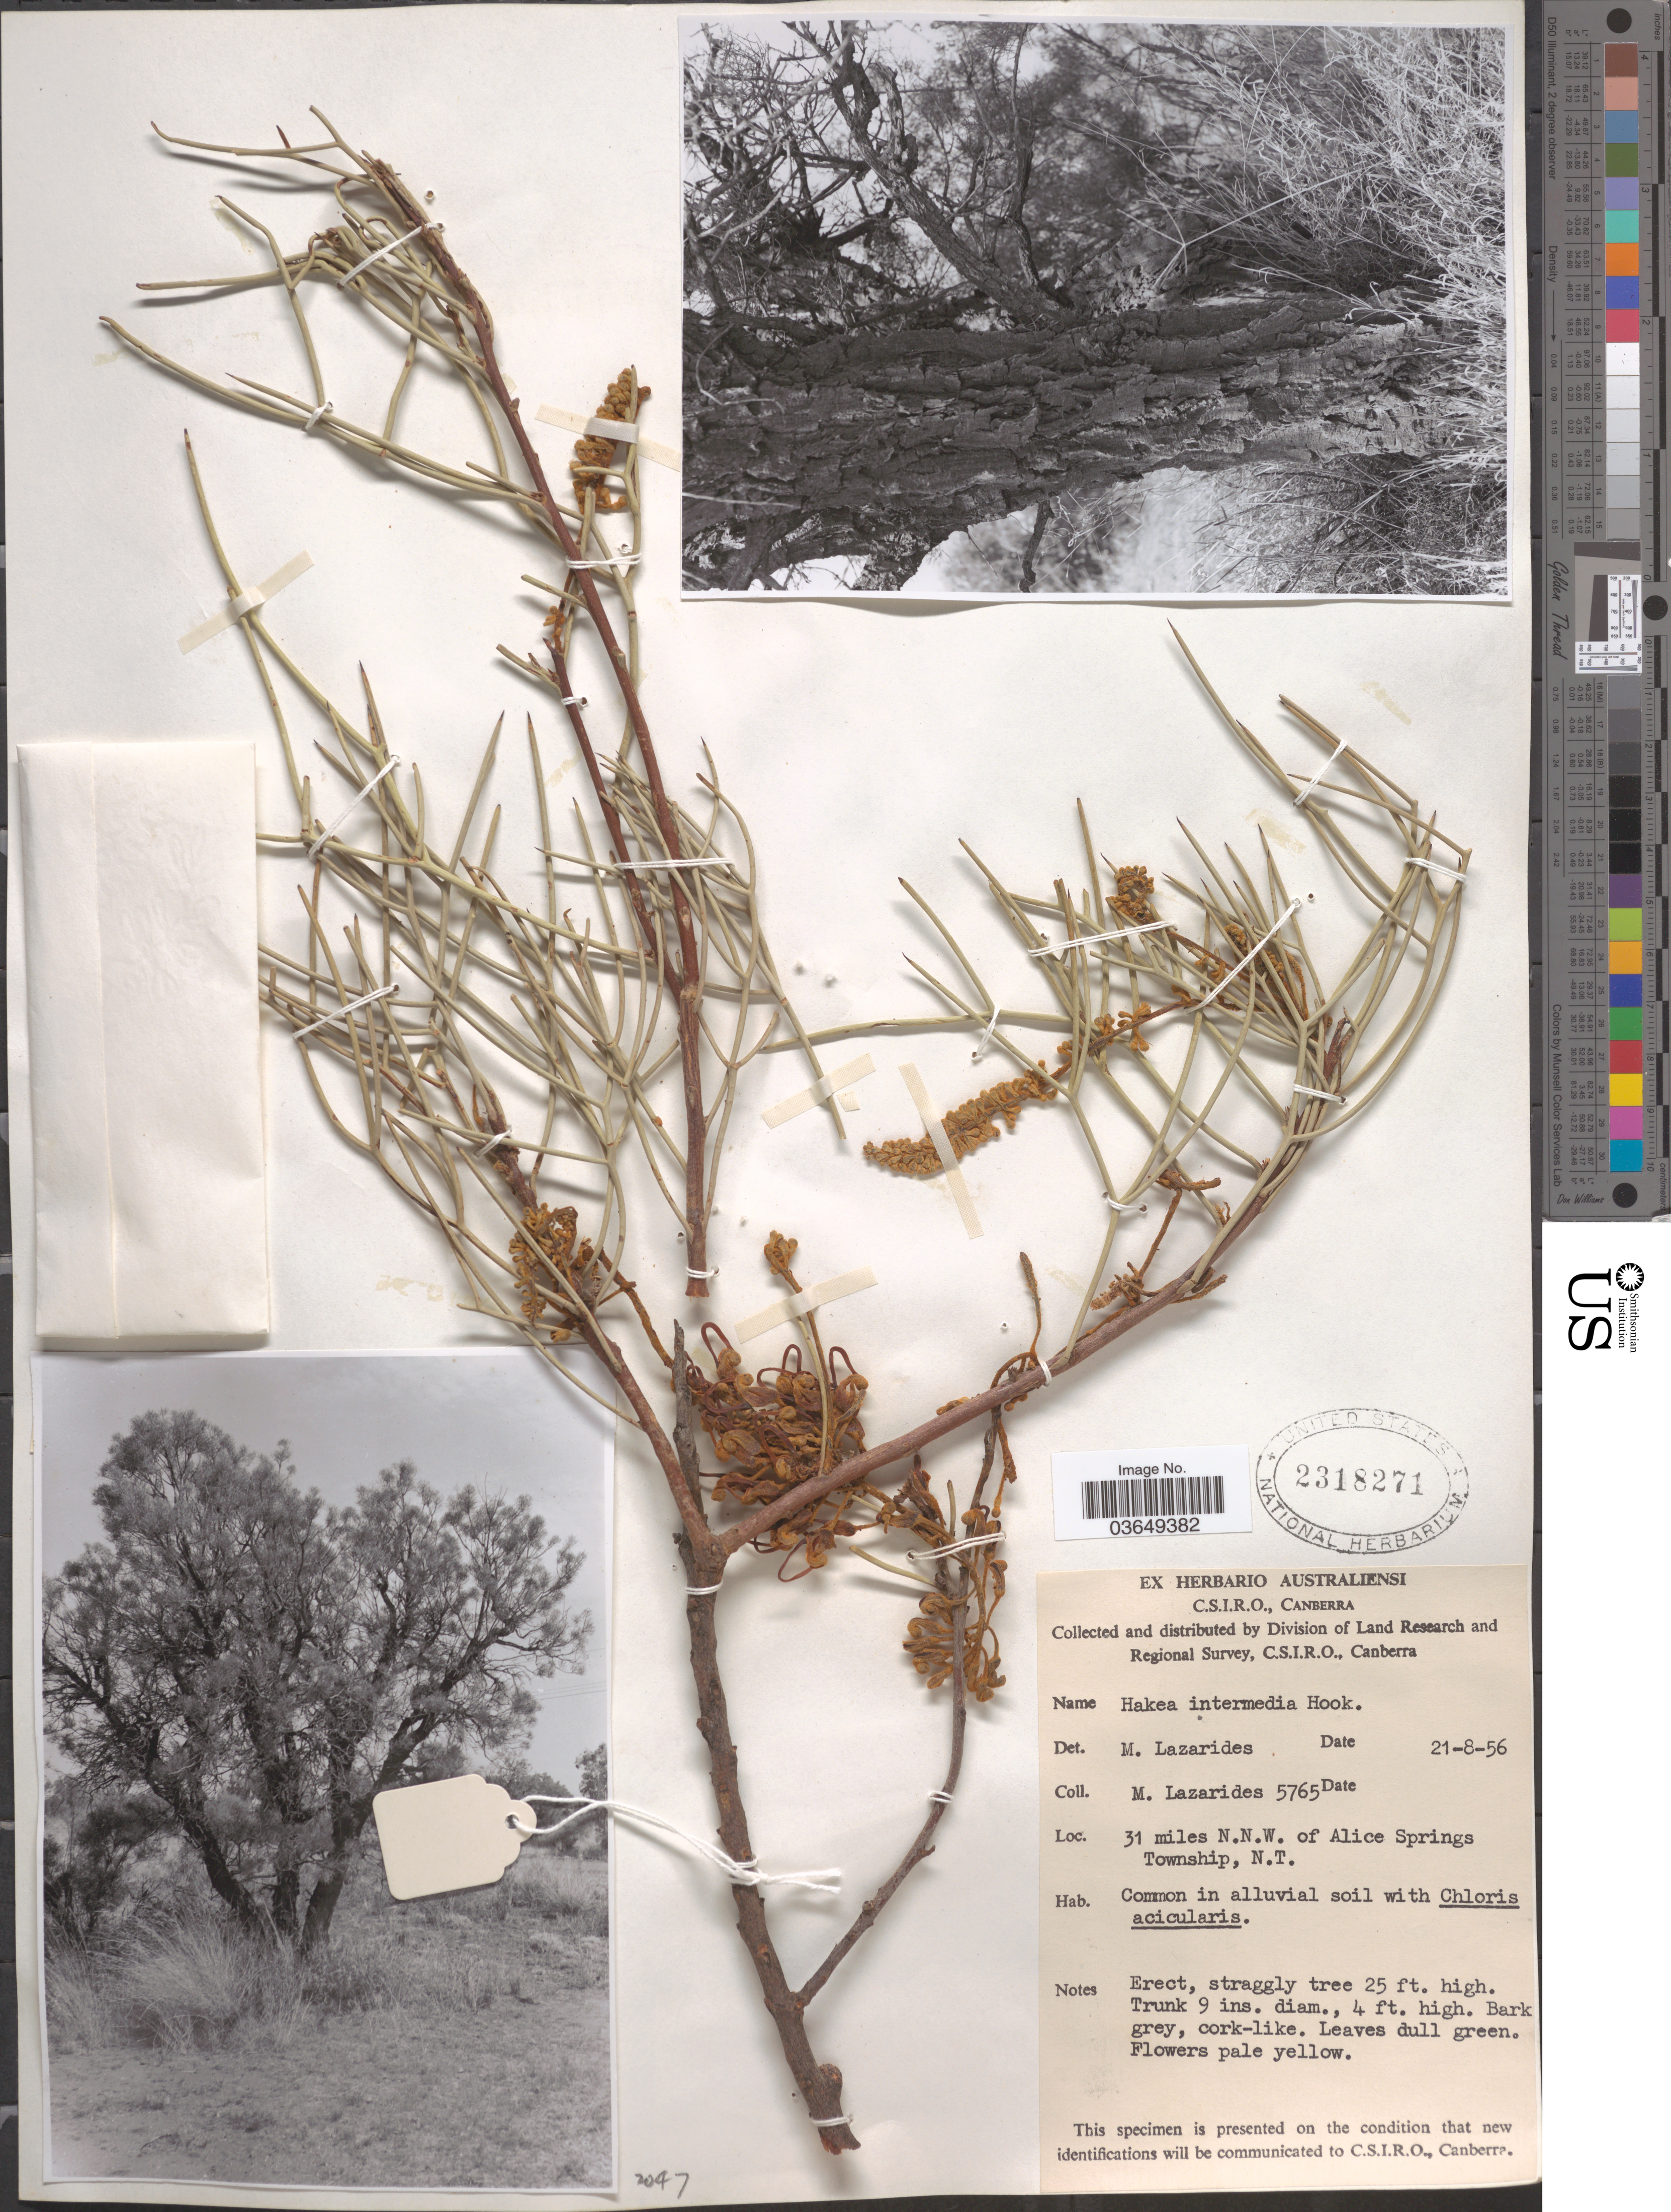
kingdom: Plantae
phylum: Tracheophyta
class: Magnoliopsida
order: Proteales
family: Proteaceae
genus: Hakea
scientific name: Hakea intermedia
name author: Hook.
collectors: M. Lazarides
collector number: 5765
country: Australia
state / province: Northern Territory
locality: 31 miles N.N.W. of Alice Springs Township, N. T.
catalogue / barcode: US 2318271